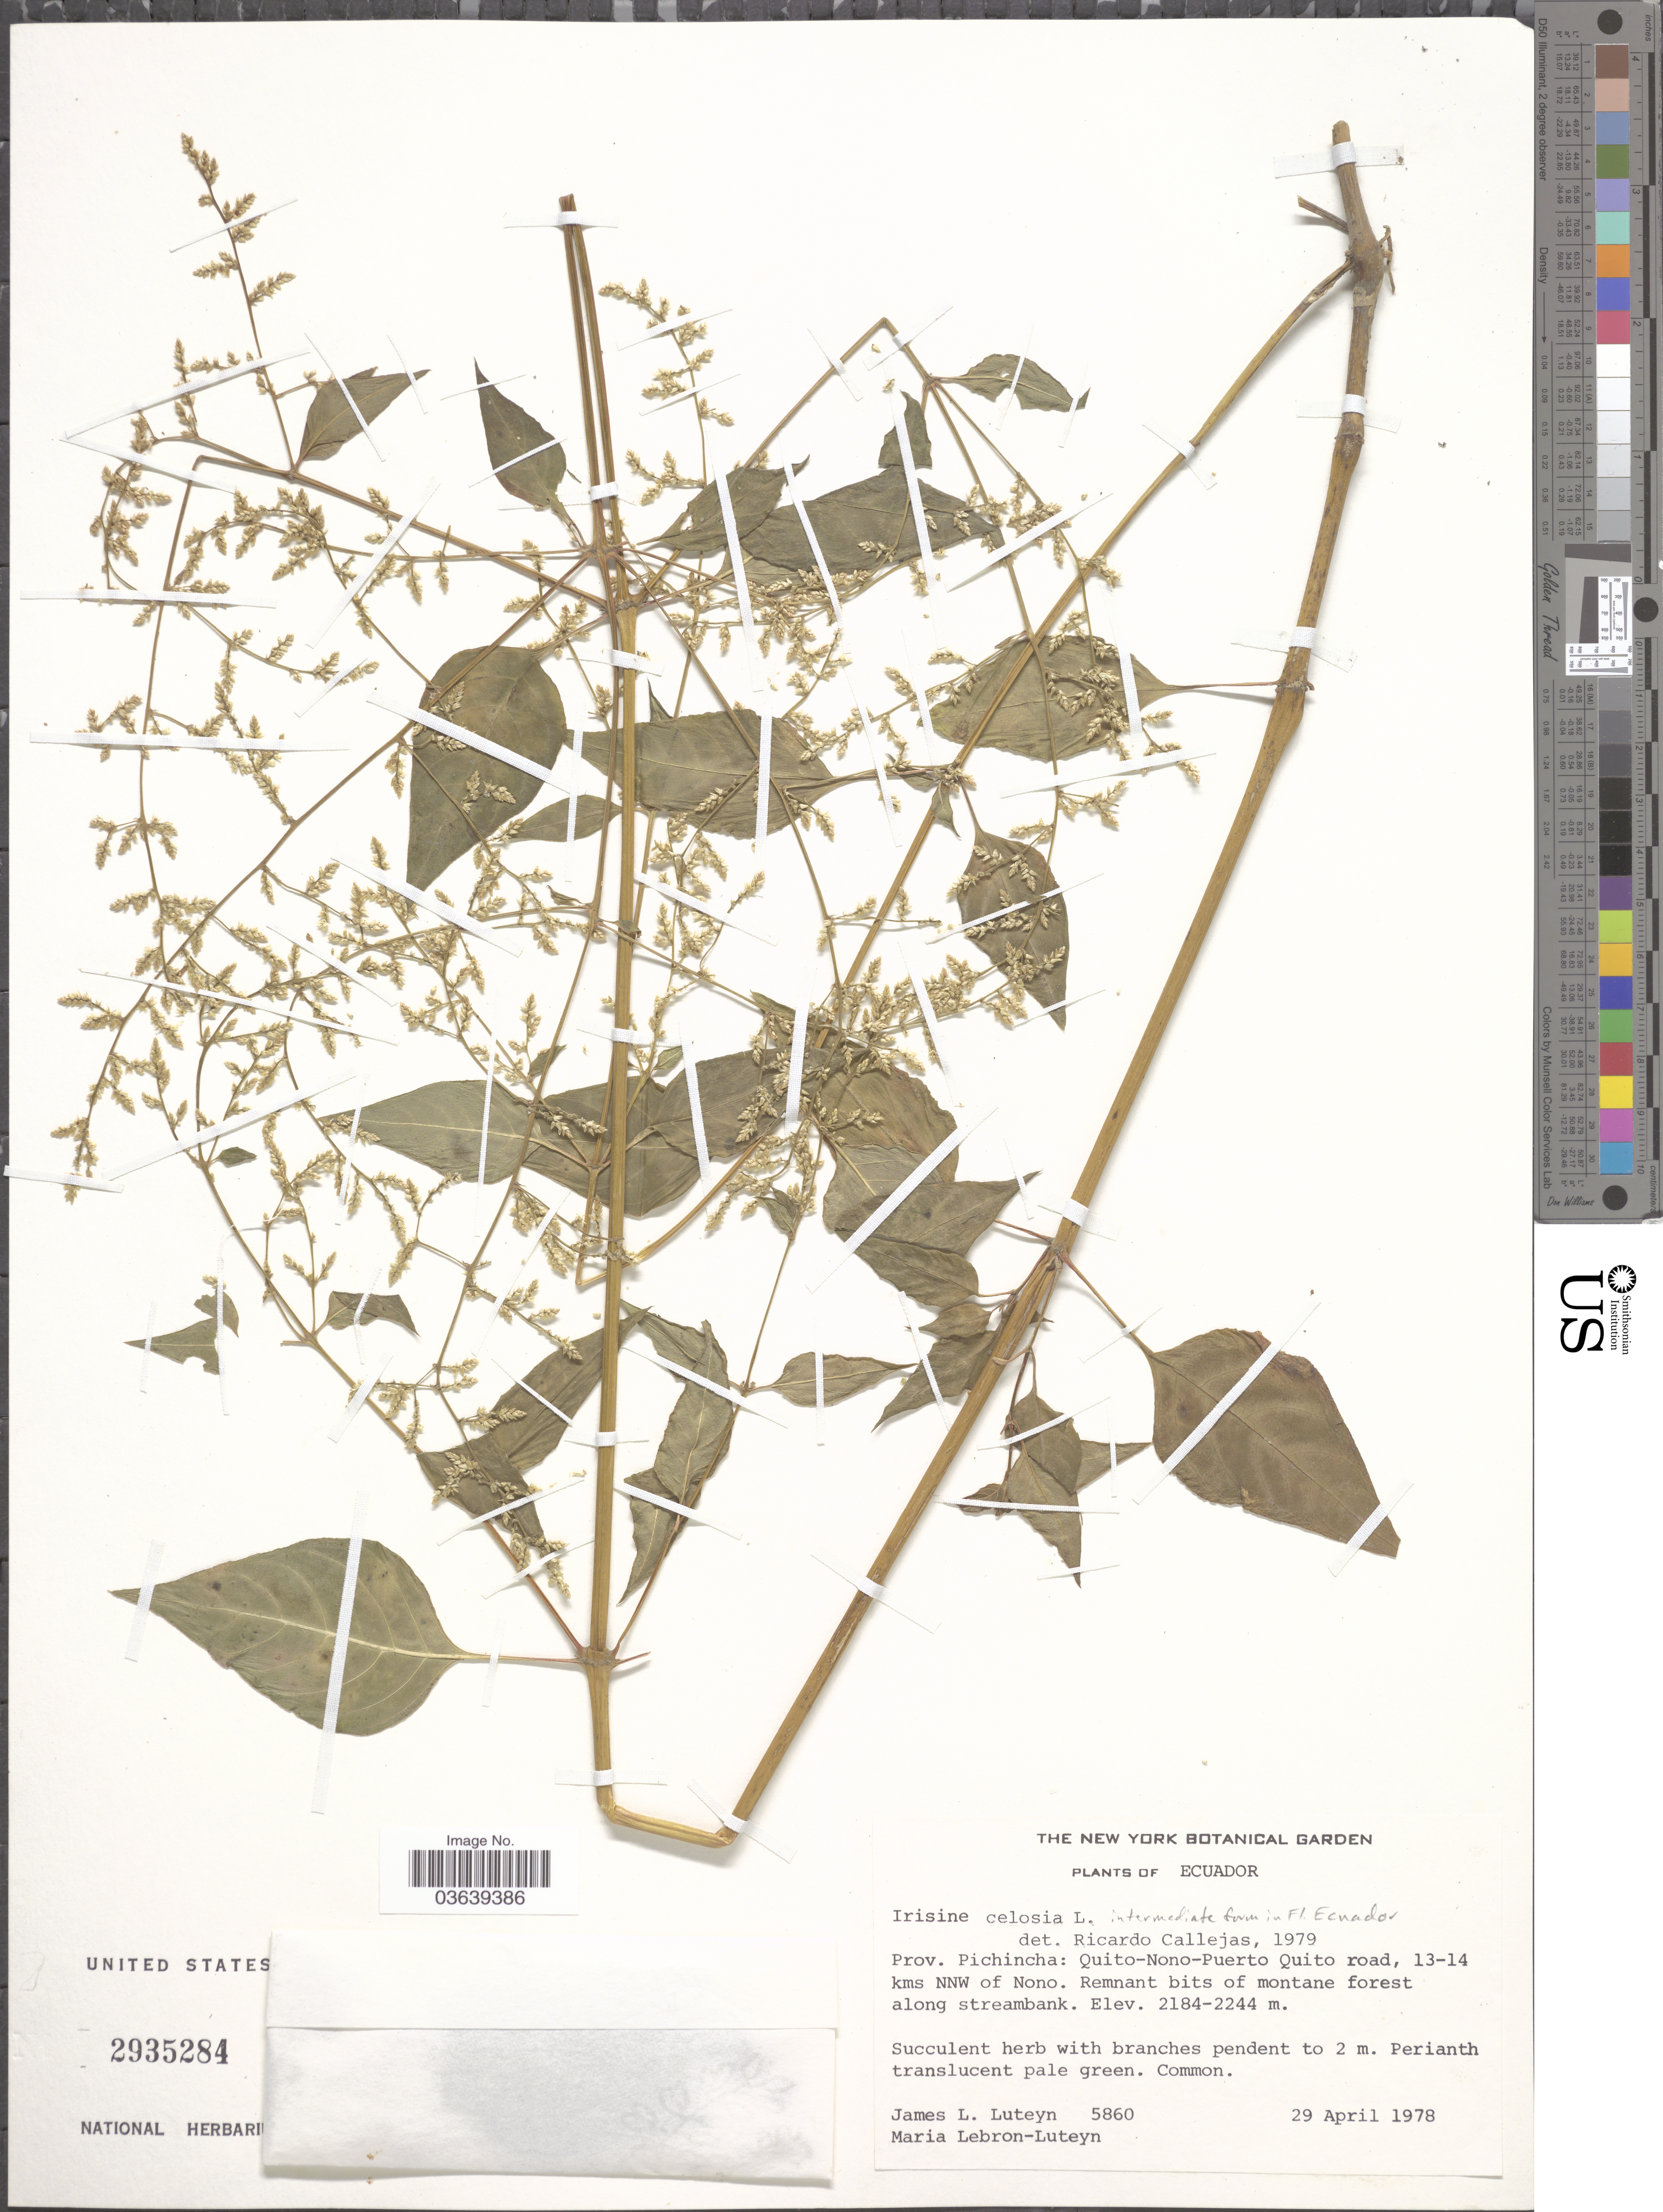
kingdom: Plantae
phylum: Tracheophyta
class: Magnoliopsida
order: Caryophyllales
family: Amaranthaceae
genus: Iresine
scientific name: Iresine diffusa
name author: Humb. & Bonpl. ex Willd.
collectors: J. L. Luteyn & M. L. Lebrón-Luteyn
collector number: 5860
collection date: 1978-04-29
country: Ecuador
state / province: Pichincha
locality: Quito-Nono-Puerto Quito road, 13-14 kms NNW of Nono.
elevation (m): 2184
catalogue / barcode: US 2935284